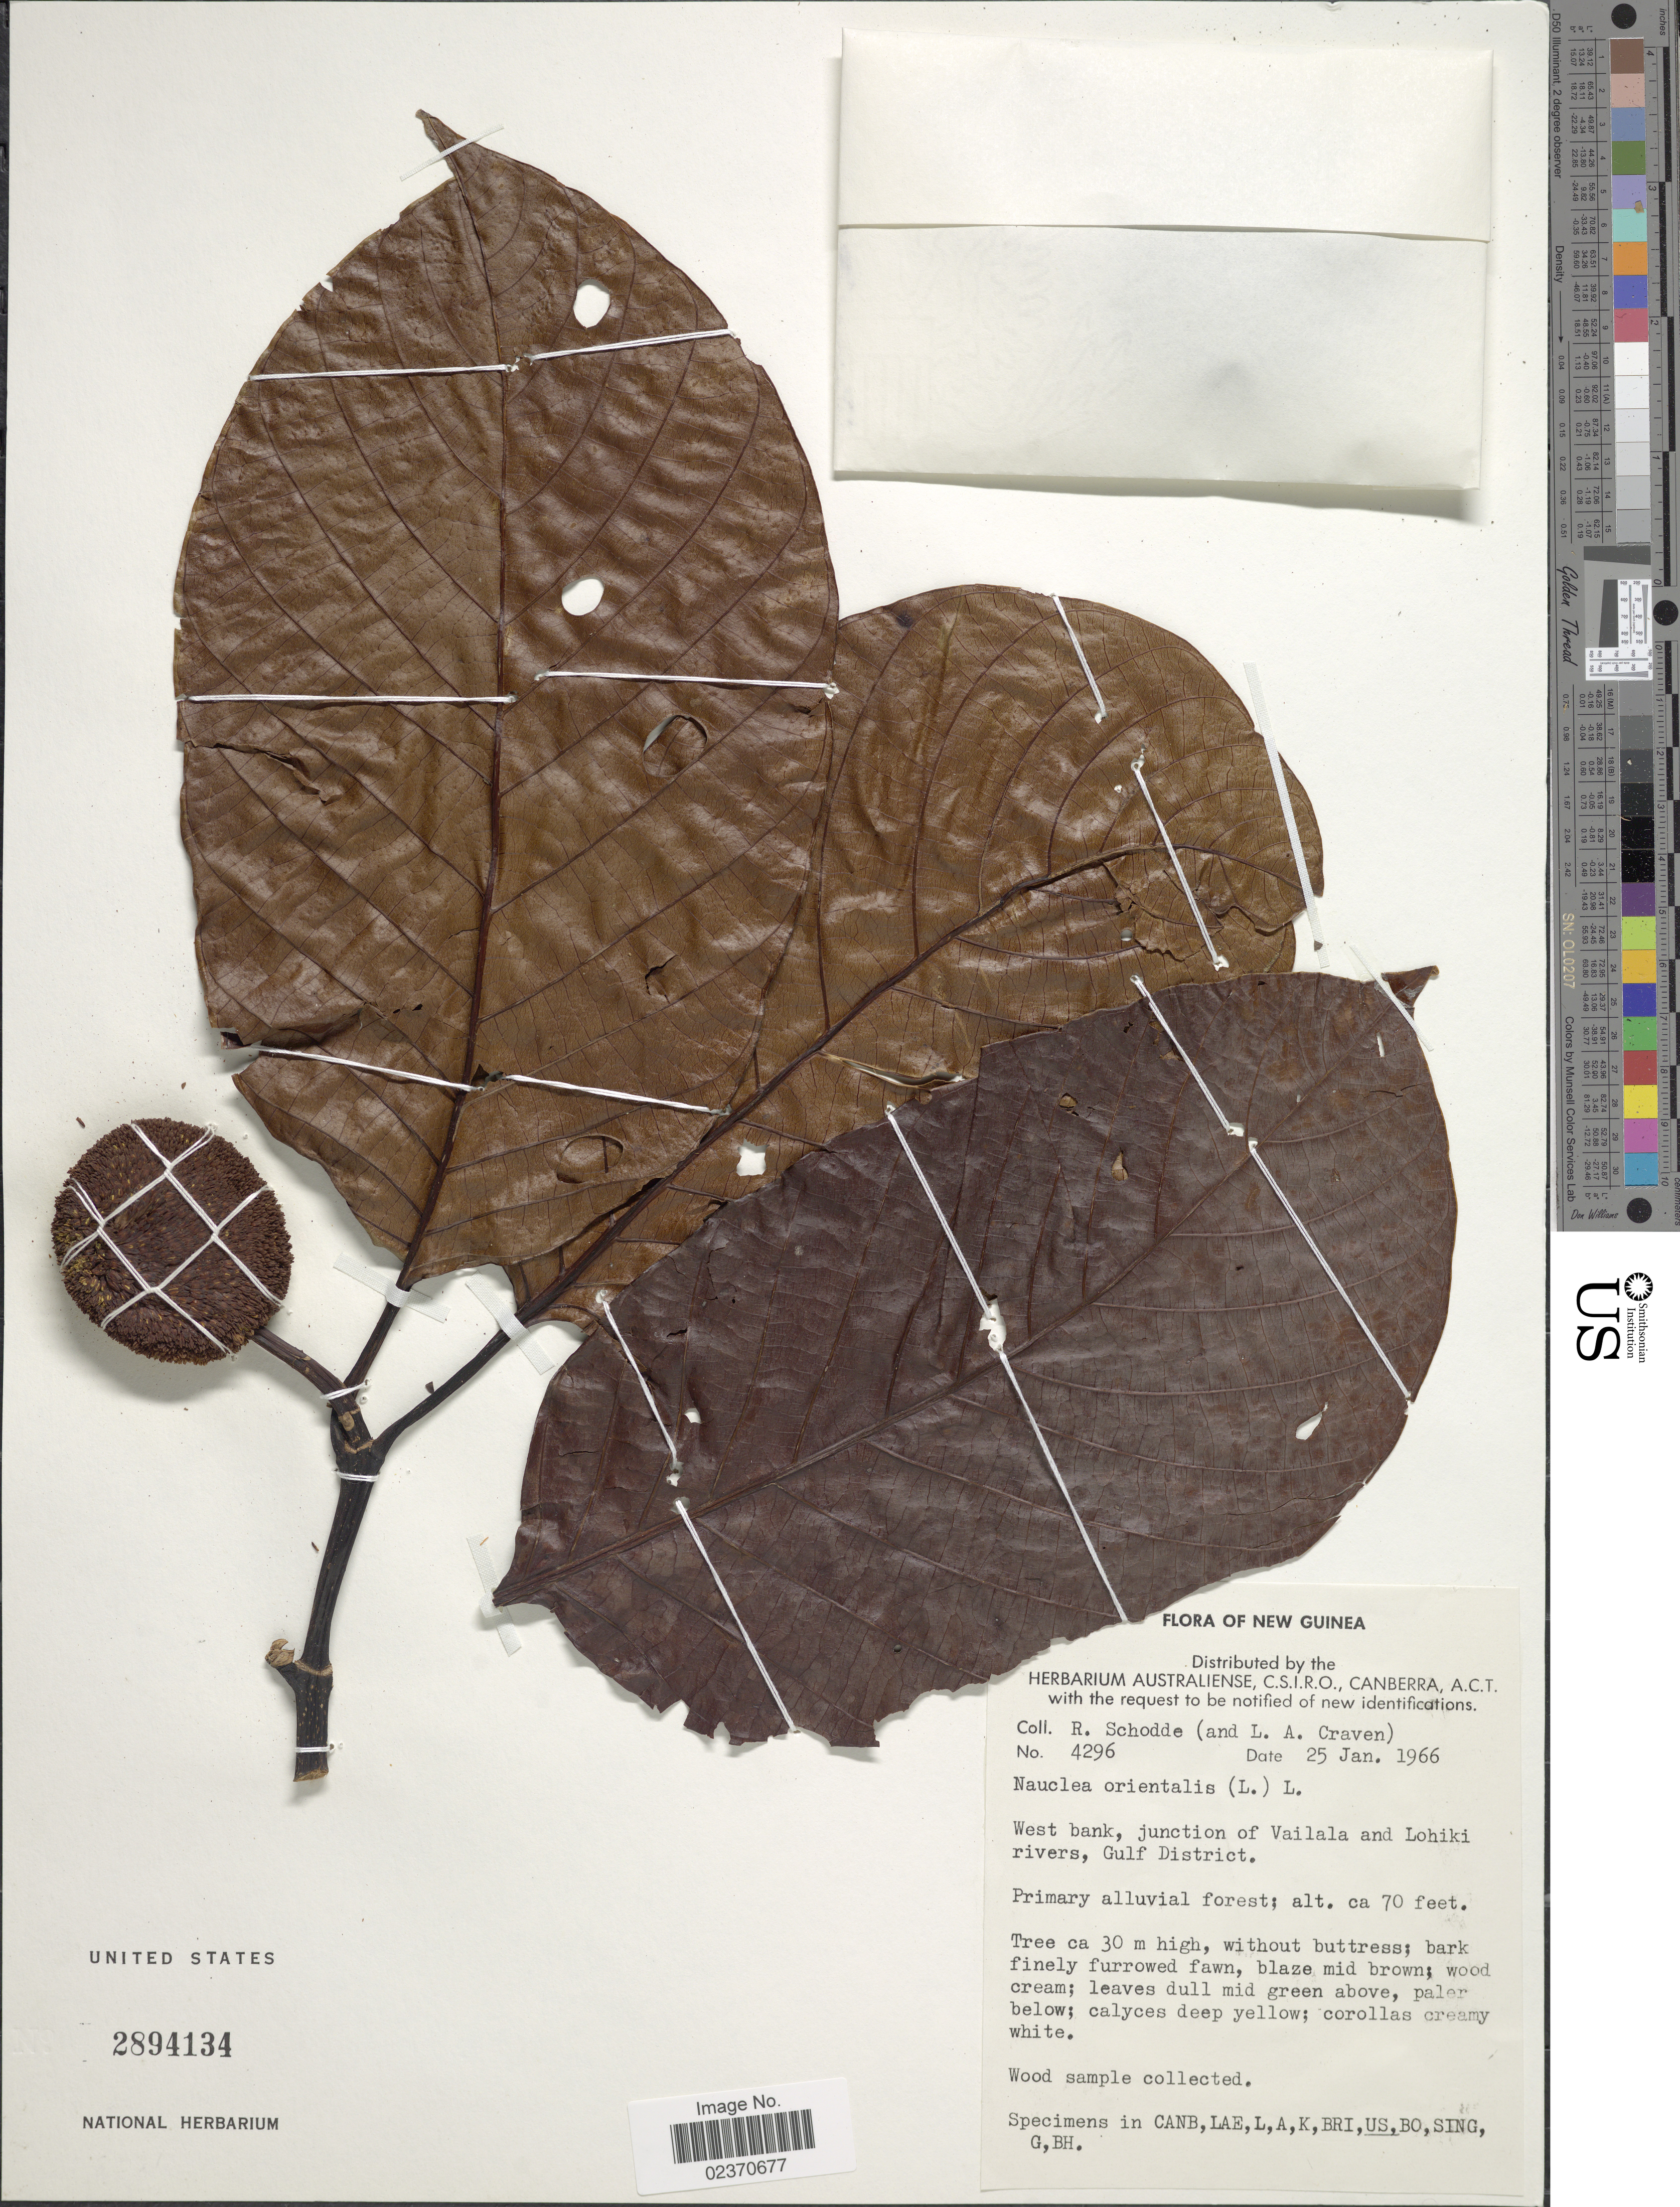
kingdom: Plantae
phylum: Tracheophyta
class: Magnoliopsida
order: Gentianales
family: Rubiaceae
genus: Nauclea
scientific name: Nauclea orientalis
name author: (L.) L.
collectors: R. Schodde & L. A. Craven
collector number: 4296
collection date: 1966-01-25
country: Papua New Guinea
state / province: Gulf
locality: West bank, junction of Vailala and Lohiki rivers, Gulf District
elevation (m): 21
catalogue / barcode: US 2894134